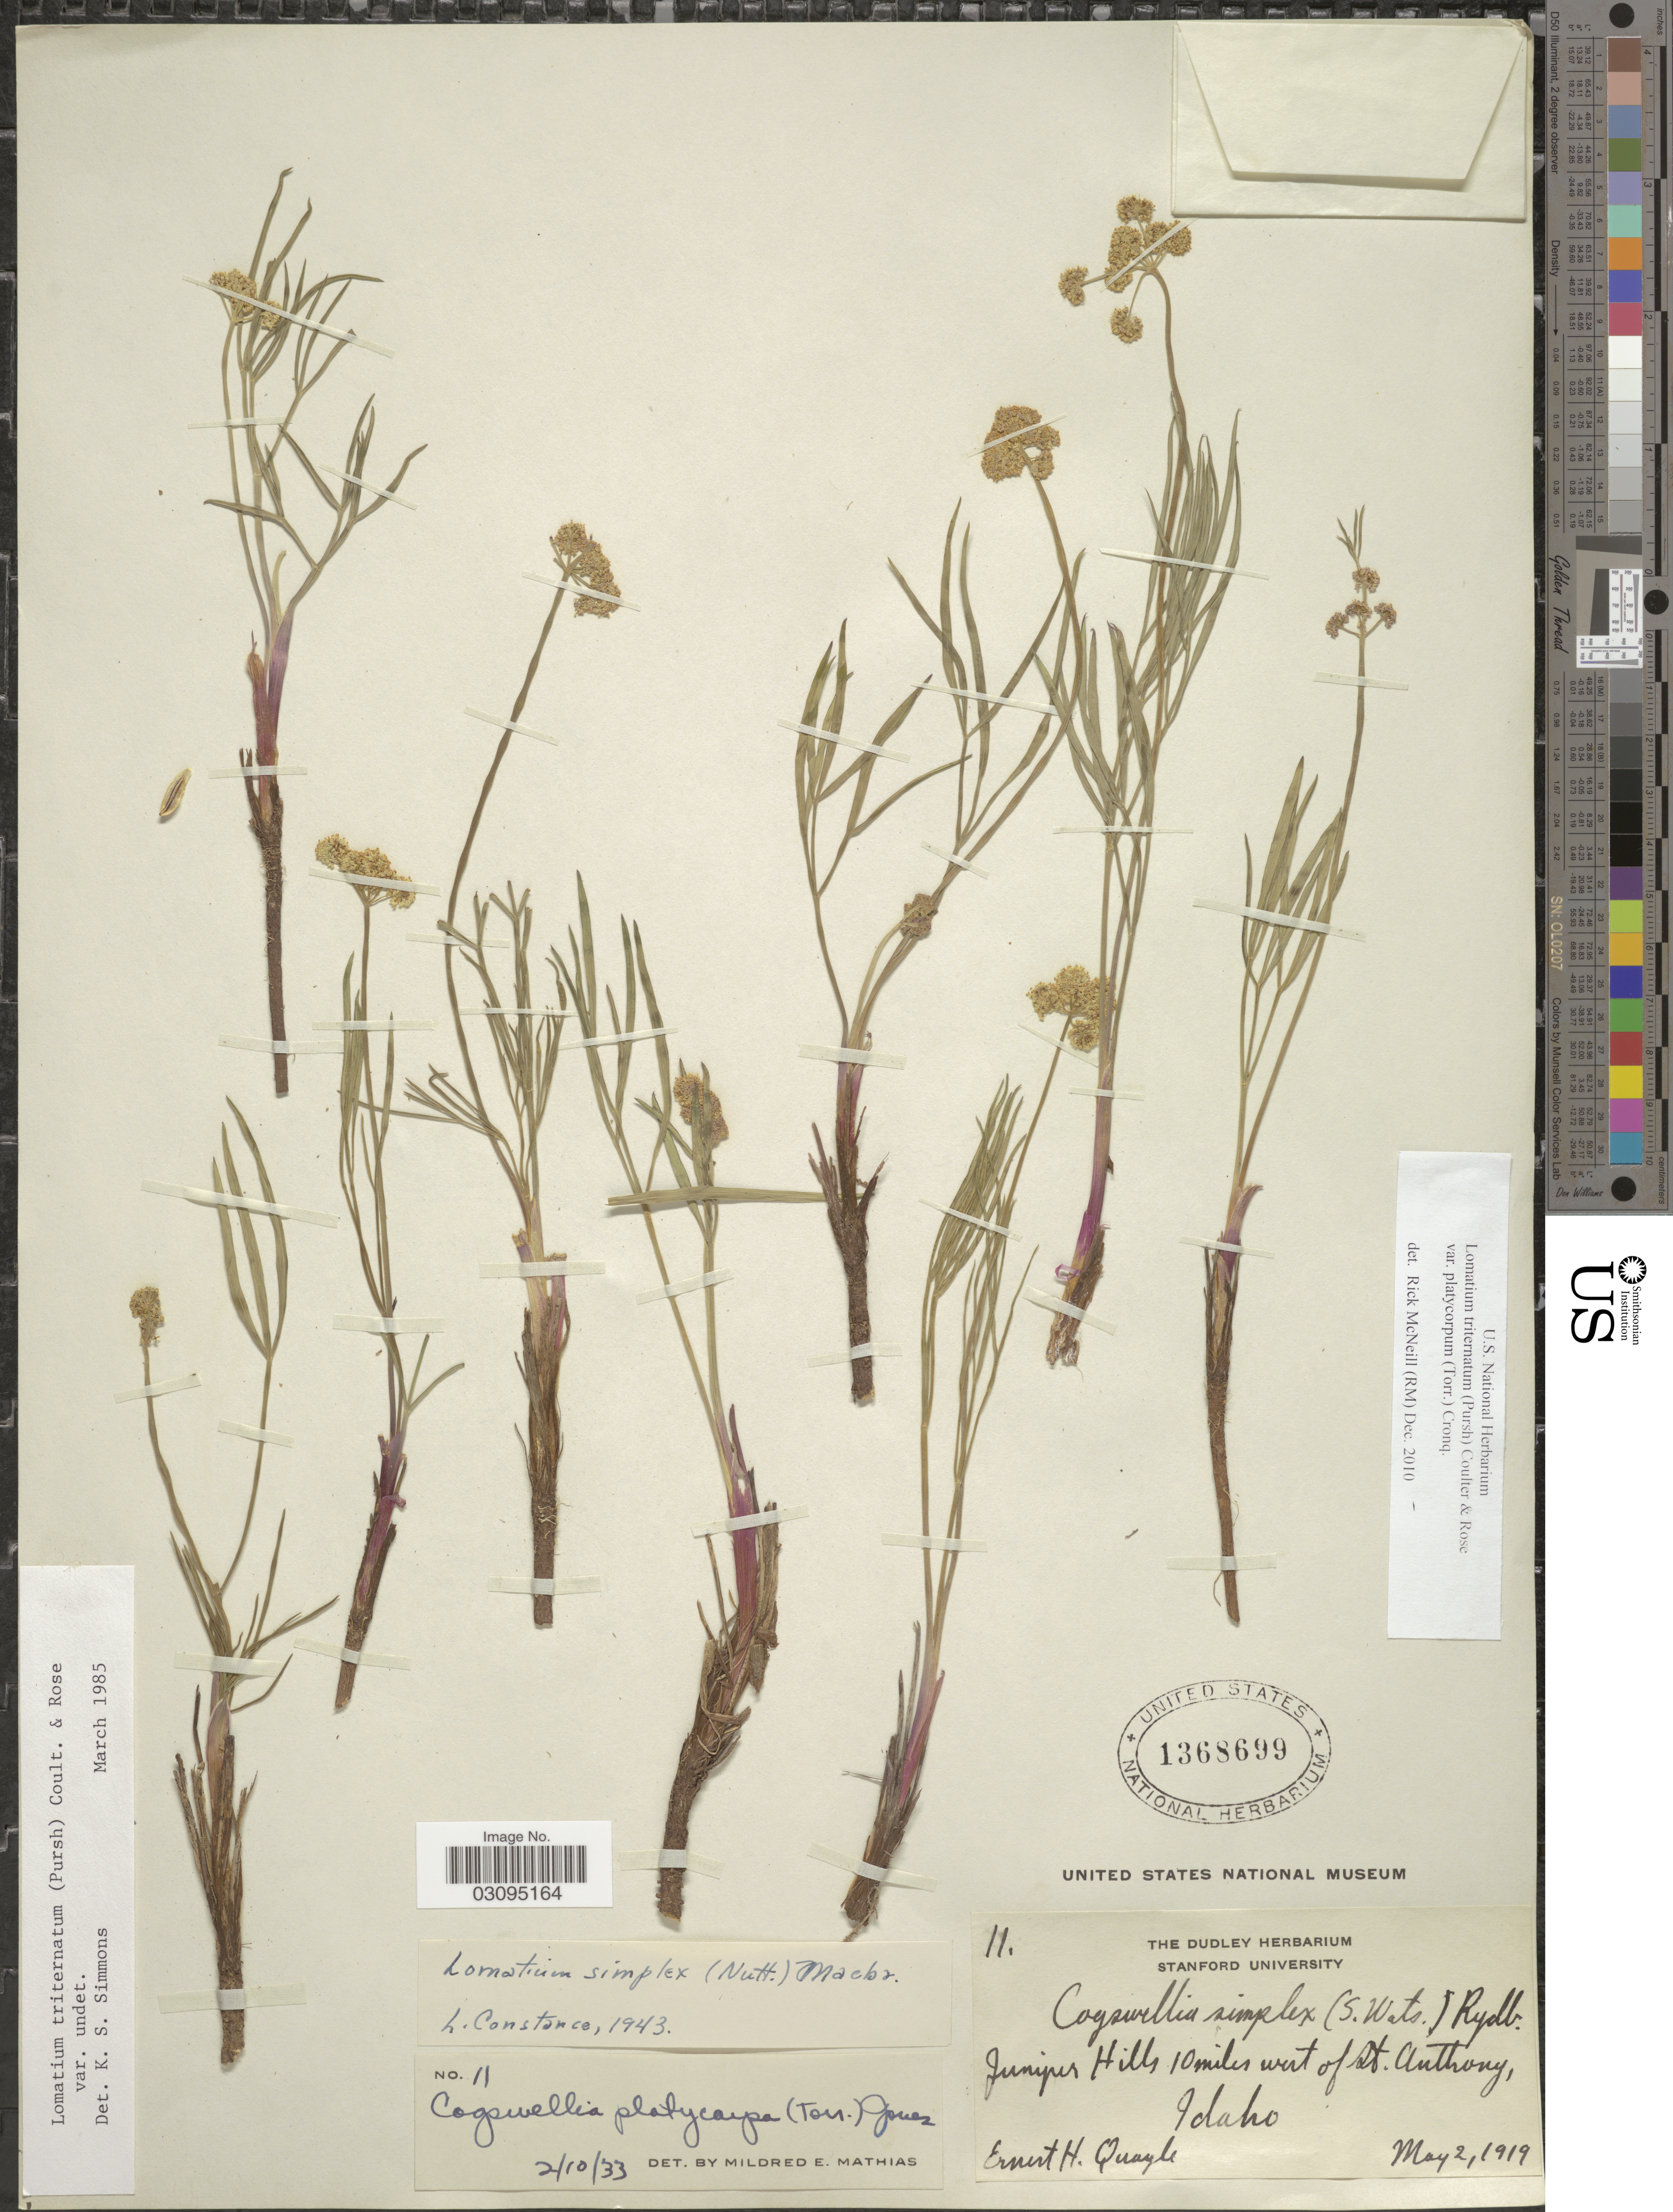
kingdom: Plantae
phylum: Tracheophyta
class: Magnoliopsida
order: Apiales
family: Apiaceae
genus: Lomatium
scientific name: Lomatium triternatum var. platycarpum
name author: (Torr.) B. Boivin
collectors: E. Quayle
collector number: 11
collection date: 1919-05-02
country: United States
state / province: Idaho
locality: Juniper Hills 10 miles west of St. Anthony.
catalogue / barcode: US 1368699